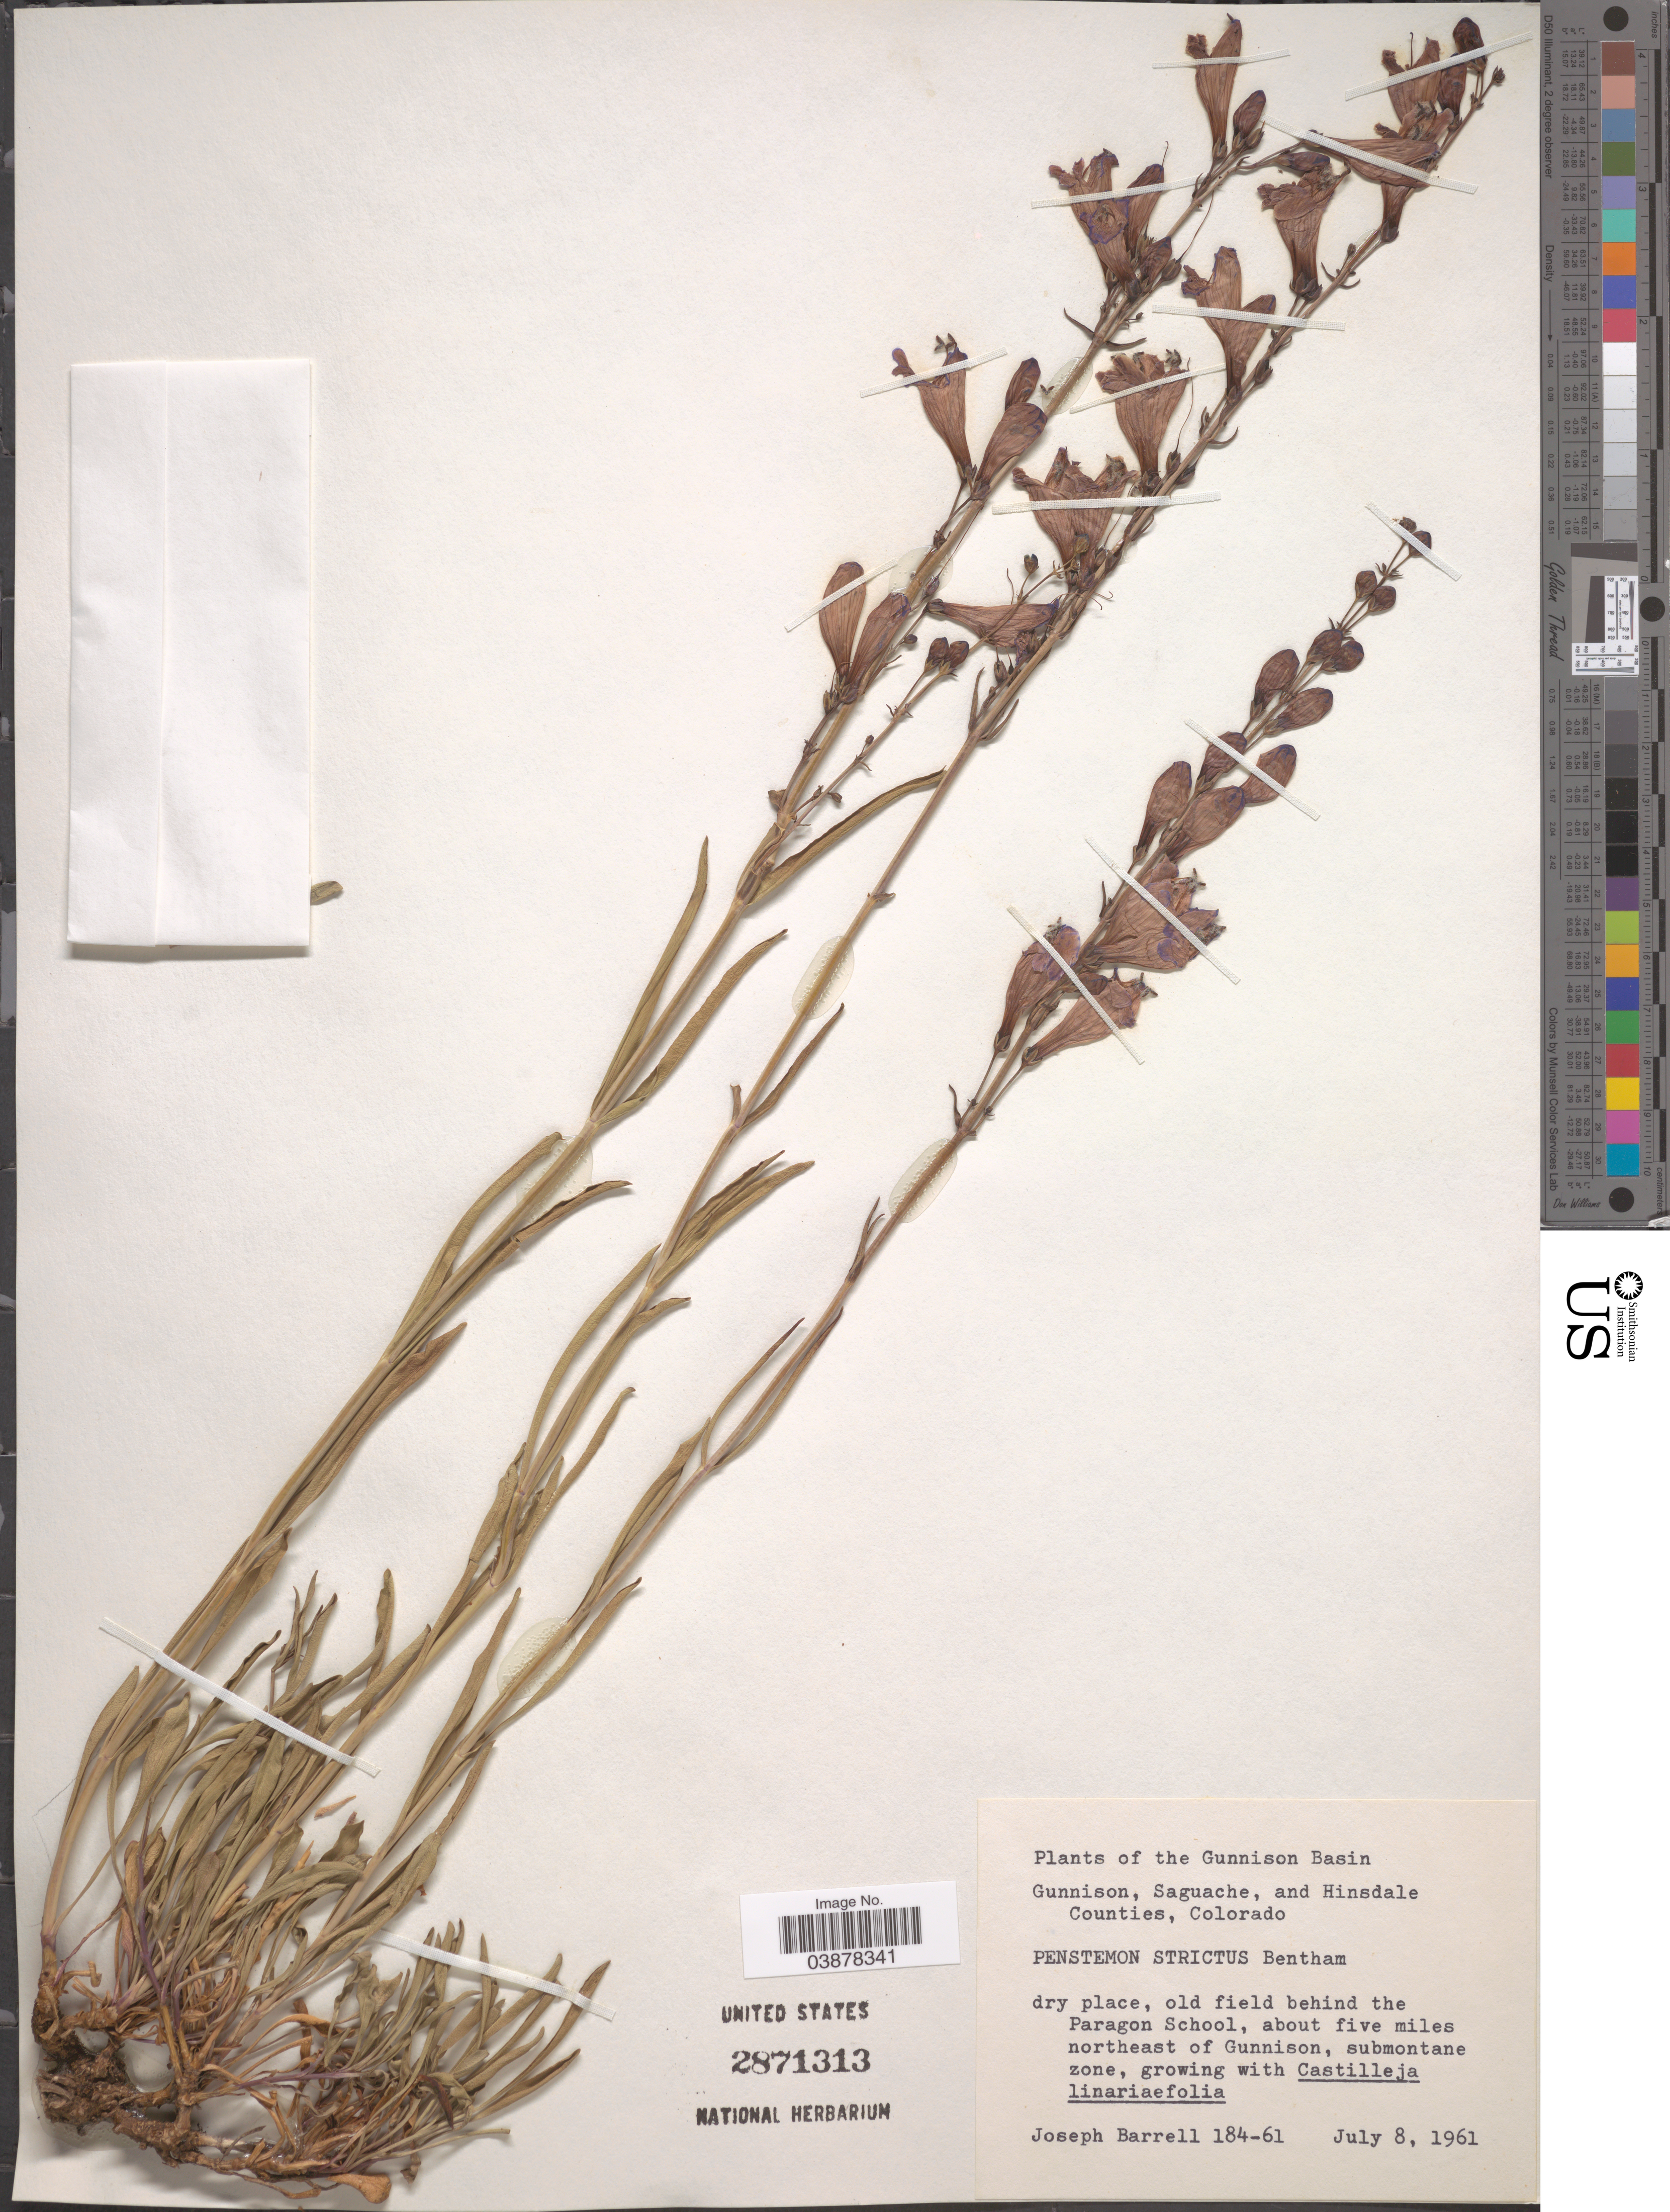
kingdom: Plantae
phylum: Tracheophyta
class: Magnoliopsida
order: Lamiales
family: Plantaginaceae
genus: Penstemon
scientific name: Penstemon strictus subsp. strictus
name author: Benth.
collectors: J. Barrell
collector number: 184-61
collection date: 1961-07-08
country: United States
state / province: Colorado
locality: The Gunnison Basin. Old field behind the Paragon School, about five miles northeast of Gunnison, submontane zone. Gunnison County.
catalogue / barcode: US 2871313